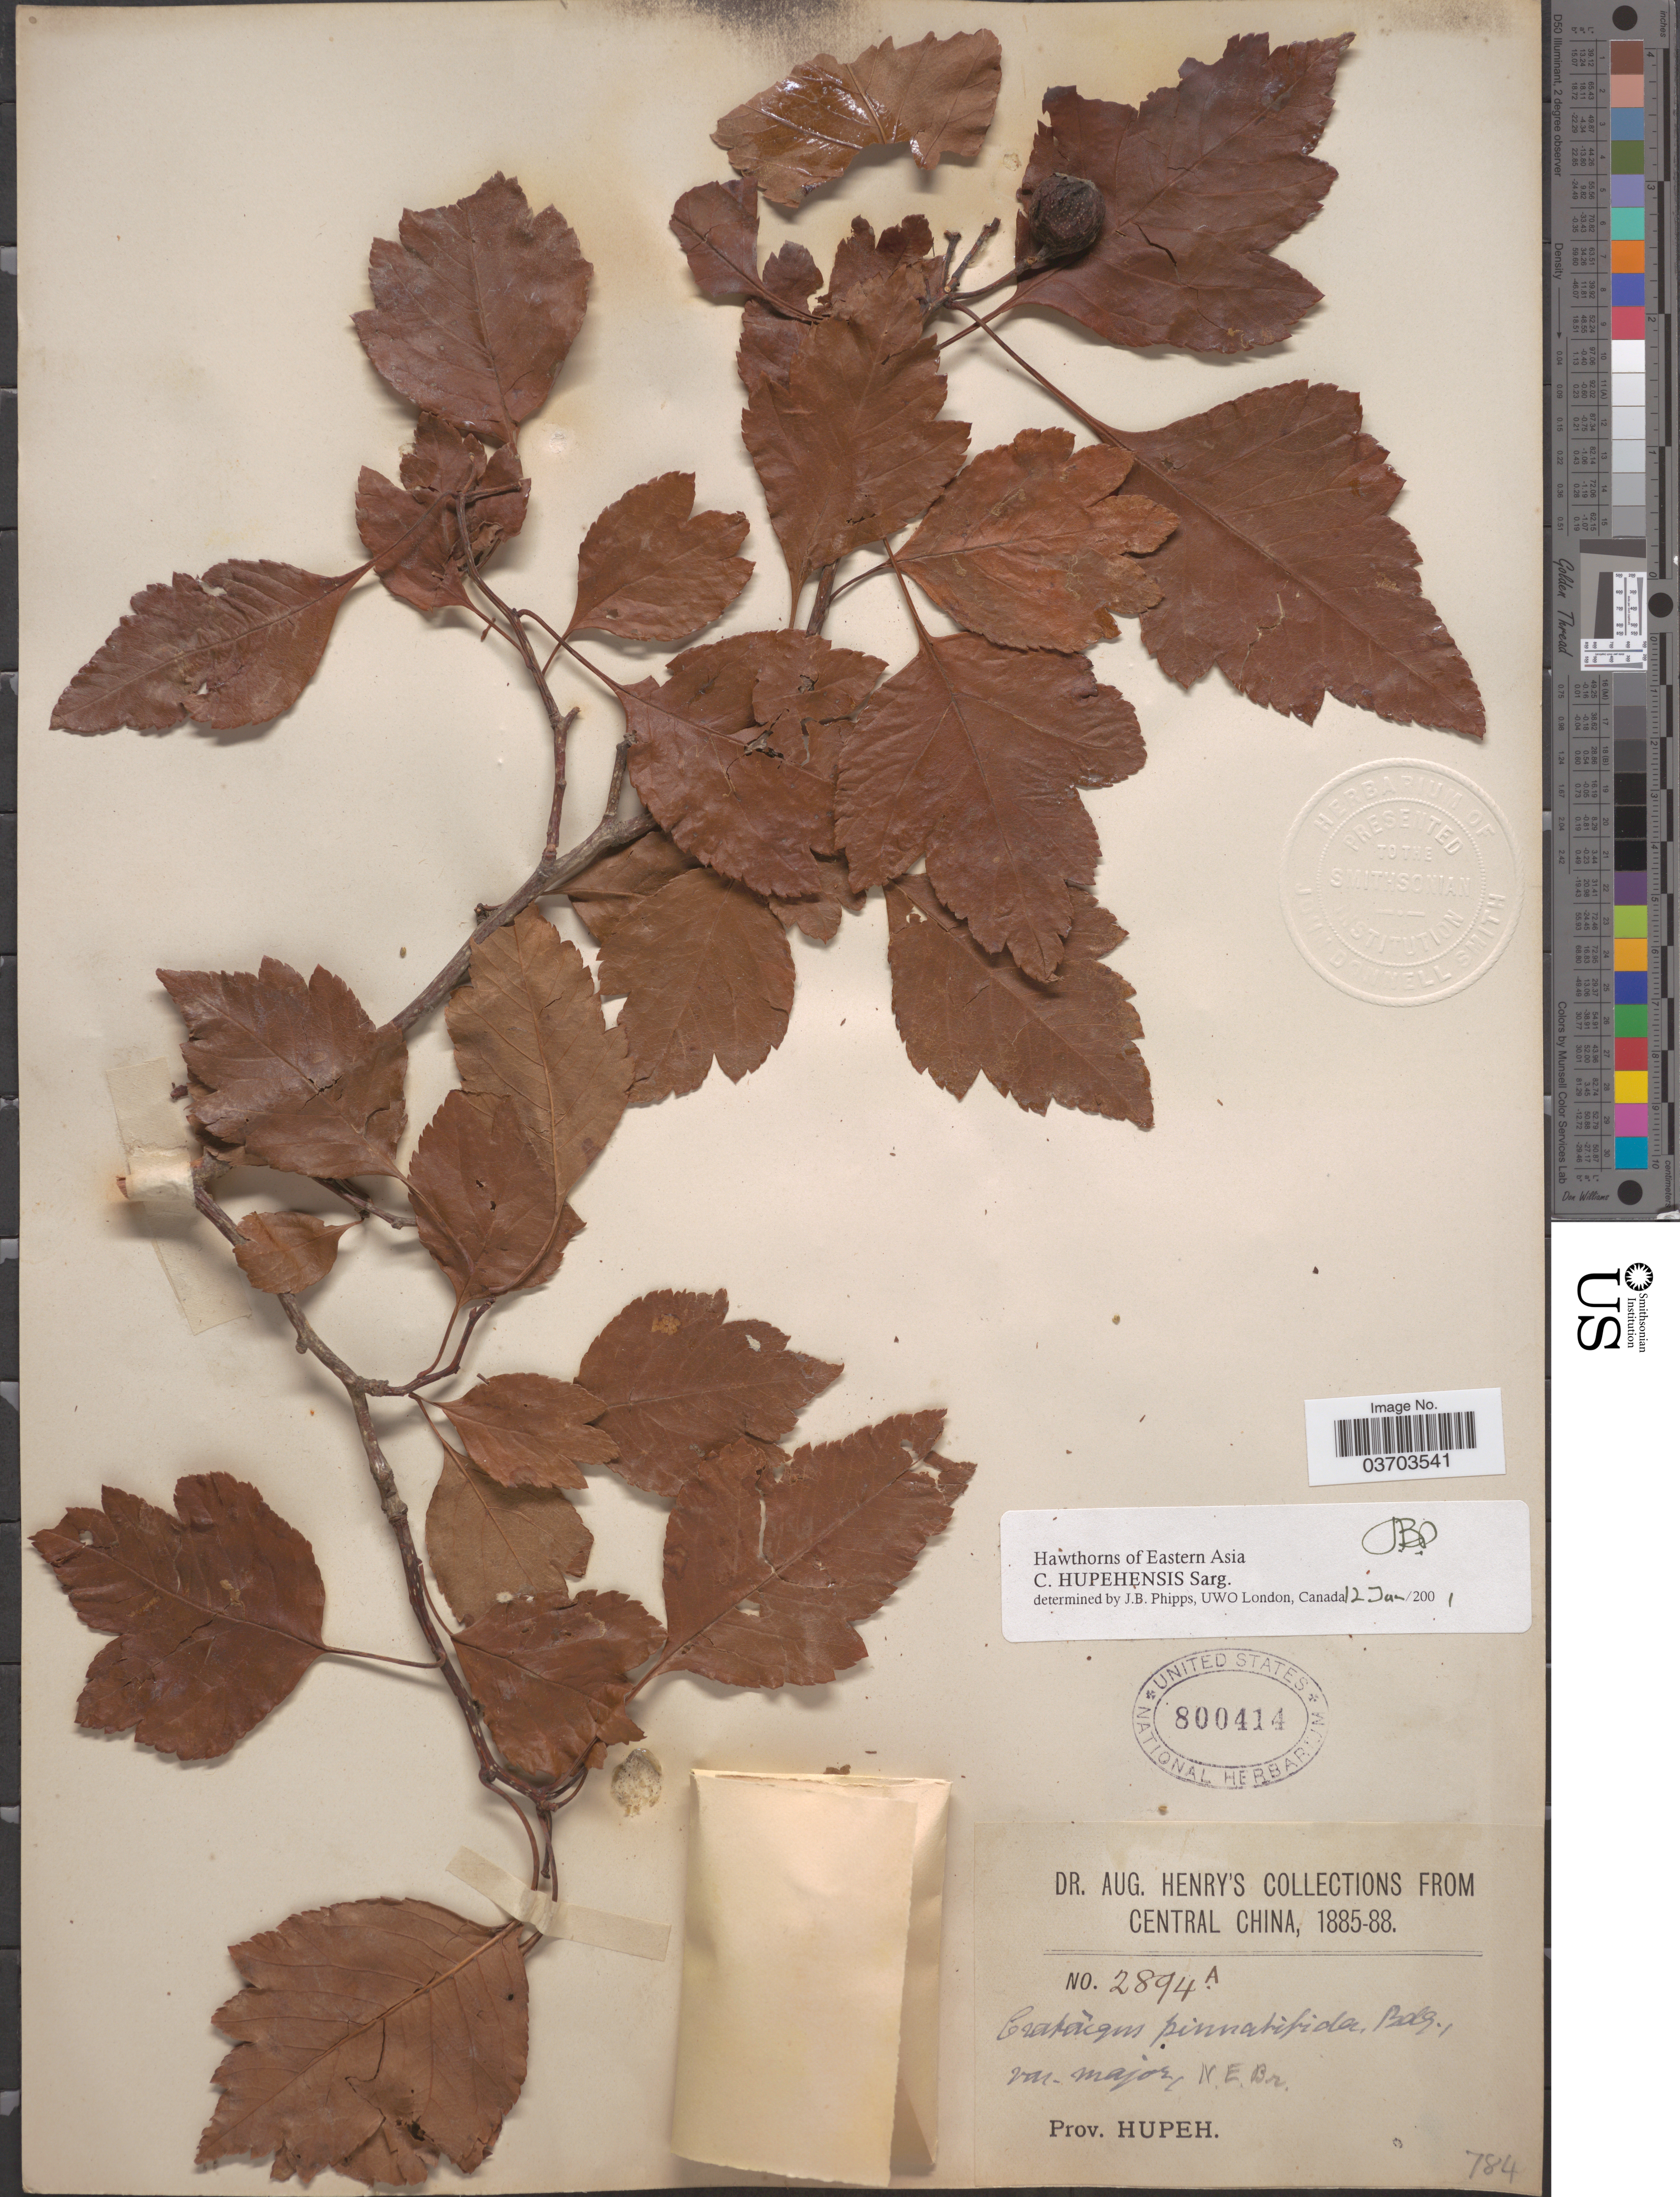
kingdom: Plantae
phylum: Tracheophyta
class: Magnoliopsida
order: Rosales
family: Rosaceae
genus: Crataegus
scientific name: Crataegus hupehensis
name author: Sarg.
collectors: A. Henry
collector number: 2894 A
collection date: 1885/1888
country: China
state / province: Hubei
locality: Central China. Prov. Hupeh.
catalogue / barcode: US 800414